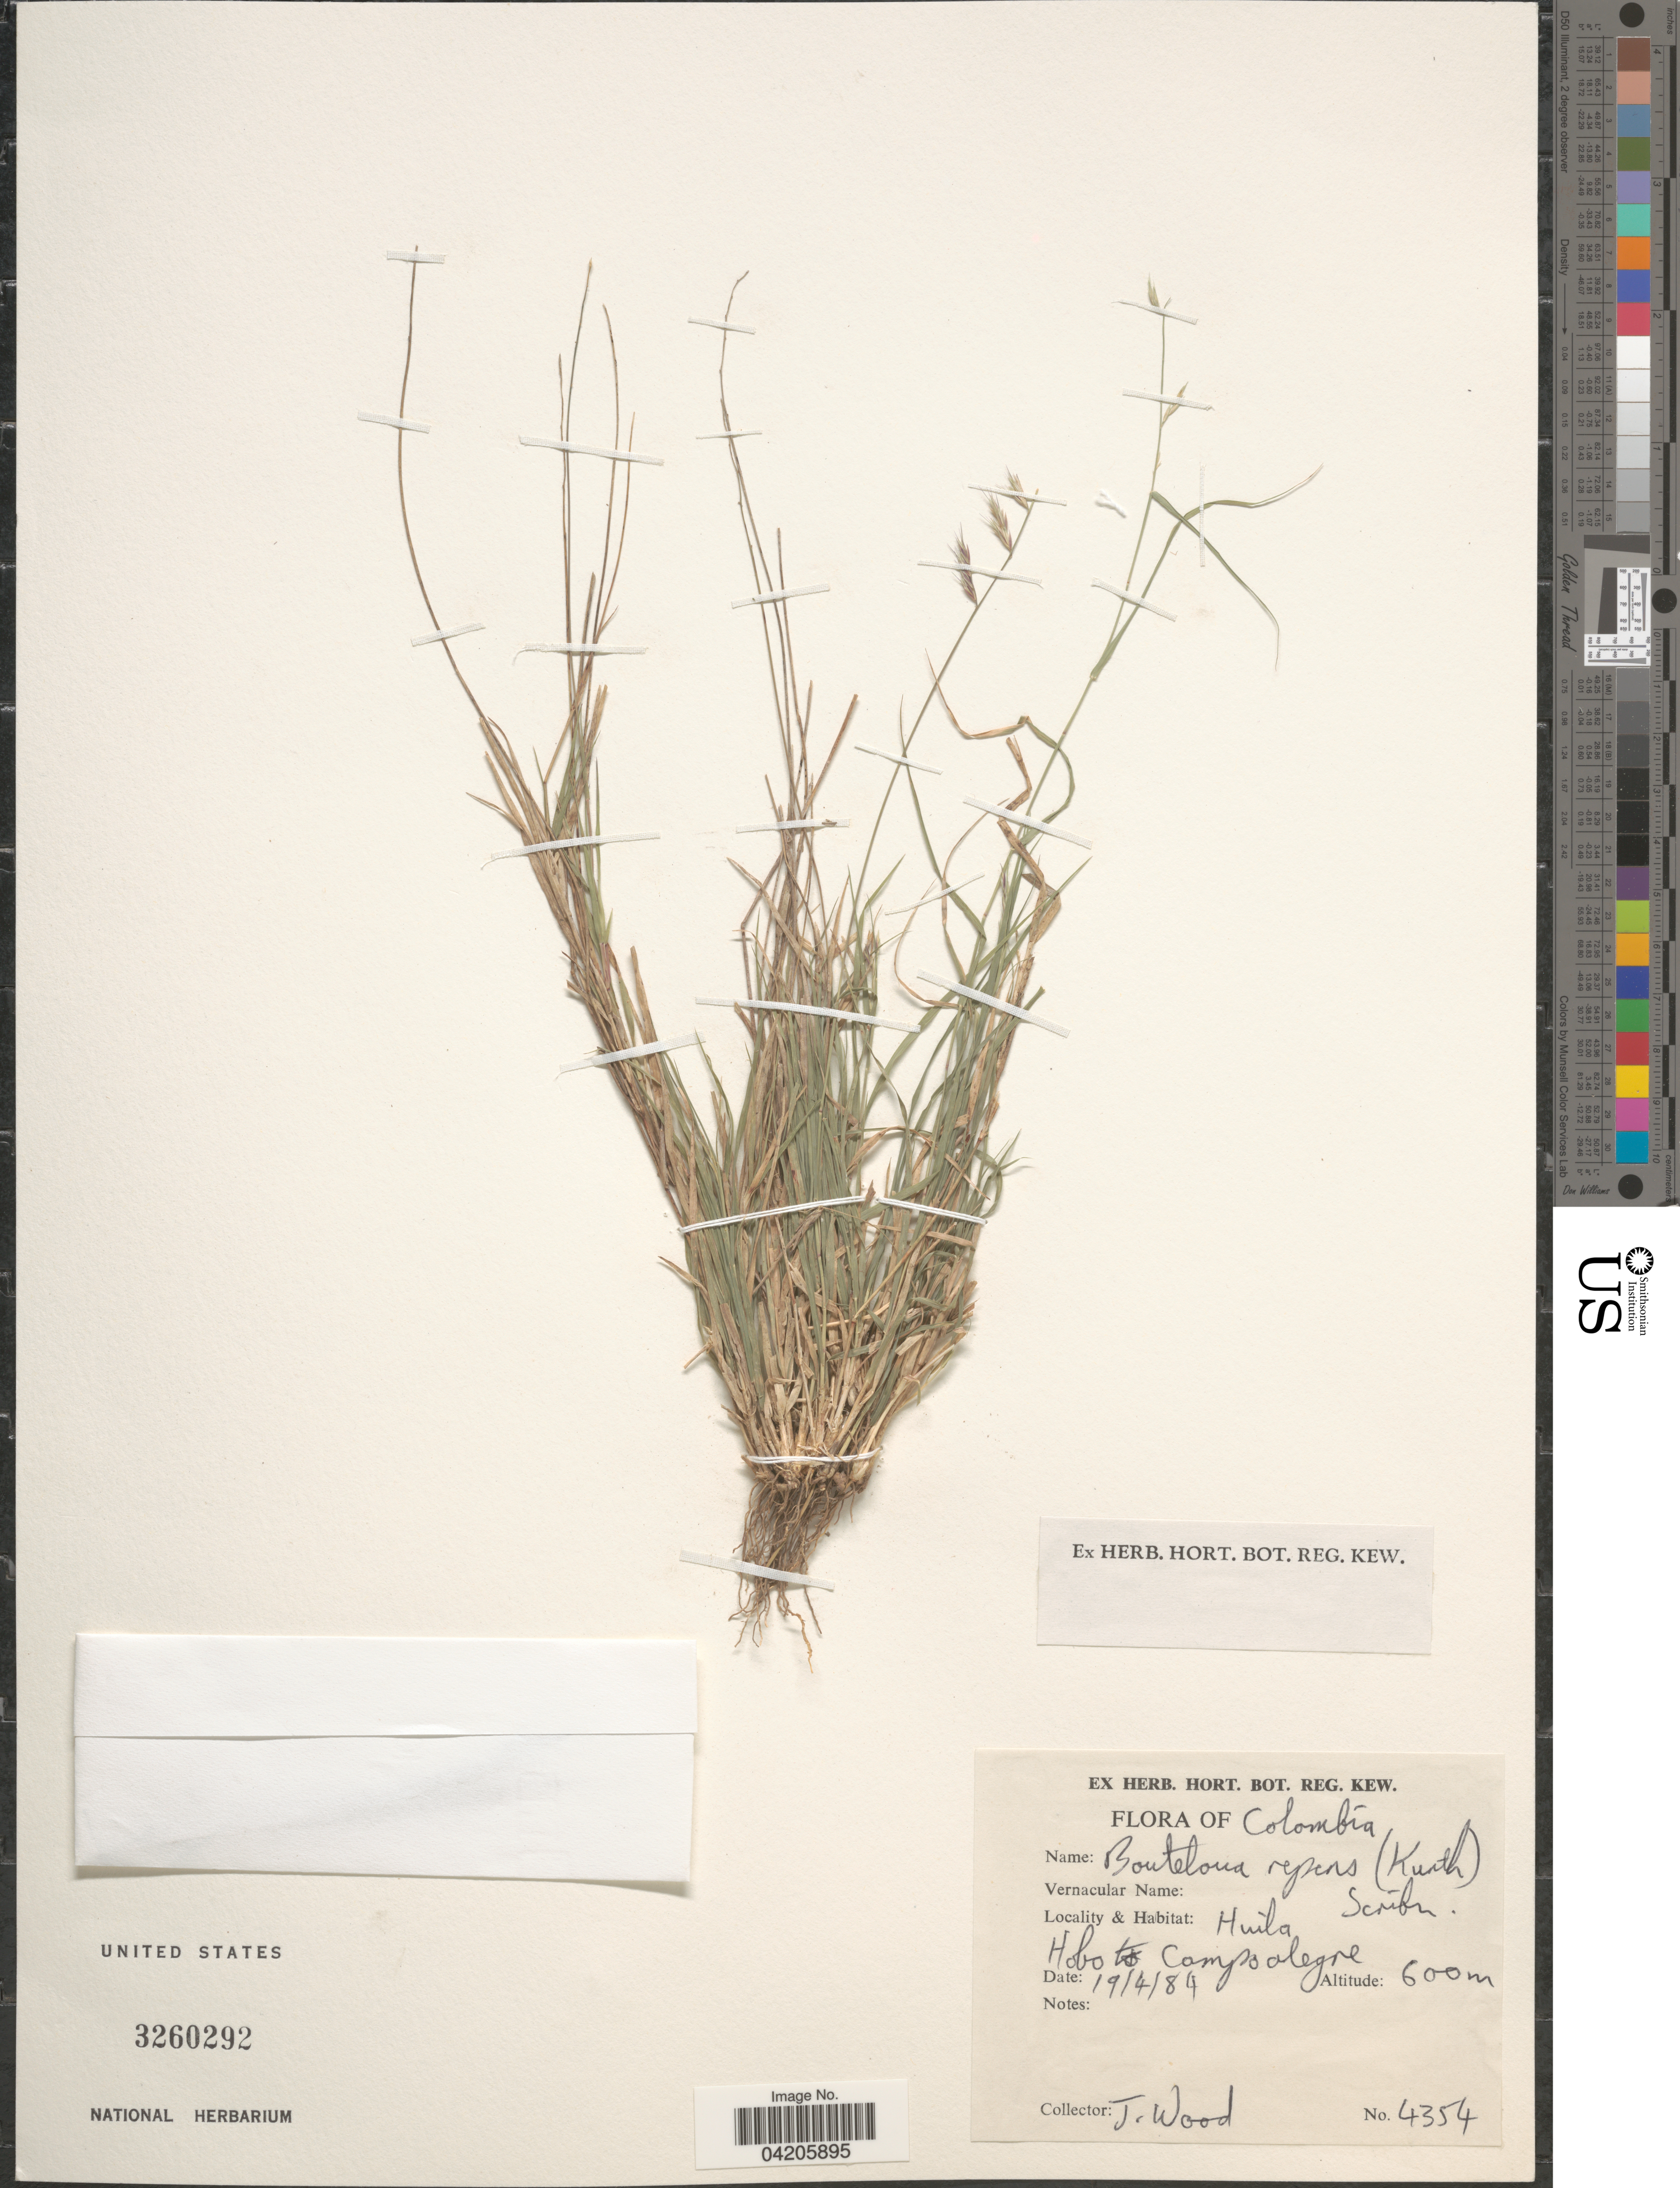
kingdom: Plantae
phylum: Tracheophyta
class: Liliopsida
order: Poales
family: Poaceae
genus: Bouteloua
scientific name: Bouteloua repens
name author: (Kunth) Scribn. & Merr.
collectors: J. Wood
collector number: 4354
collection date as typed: Transcribed d/m/y: 19/4/84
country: Colombia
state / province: Huila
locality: Hobo to Campo Alegre.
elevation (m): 600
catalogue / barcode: US 3260292